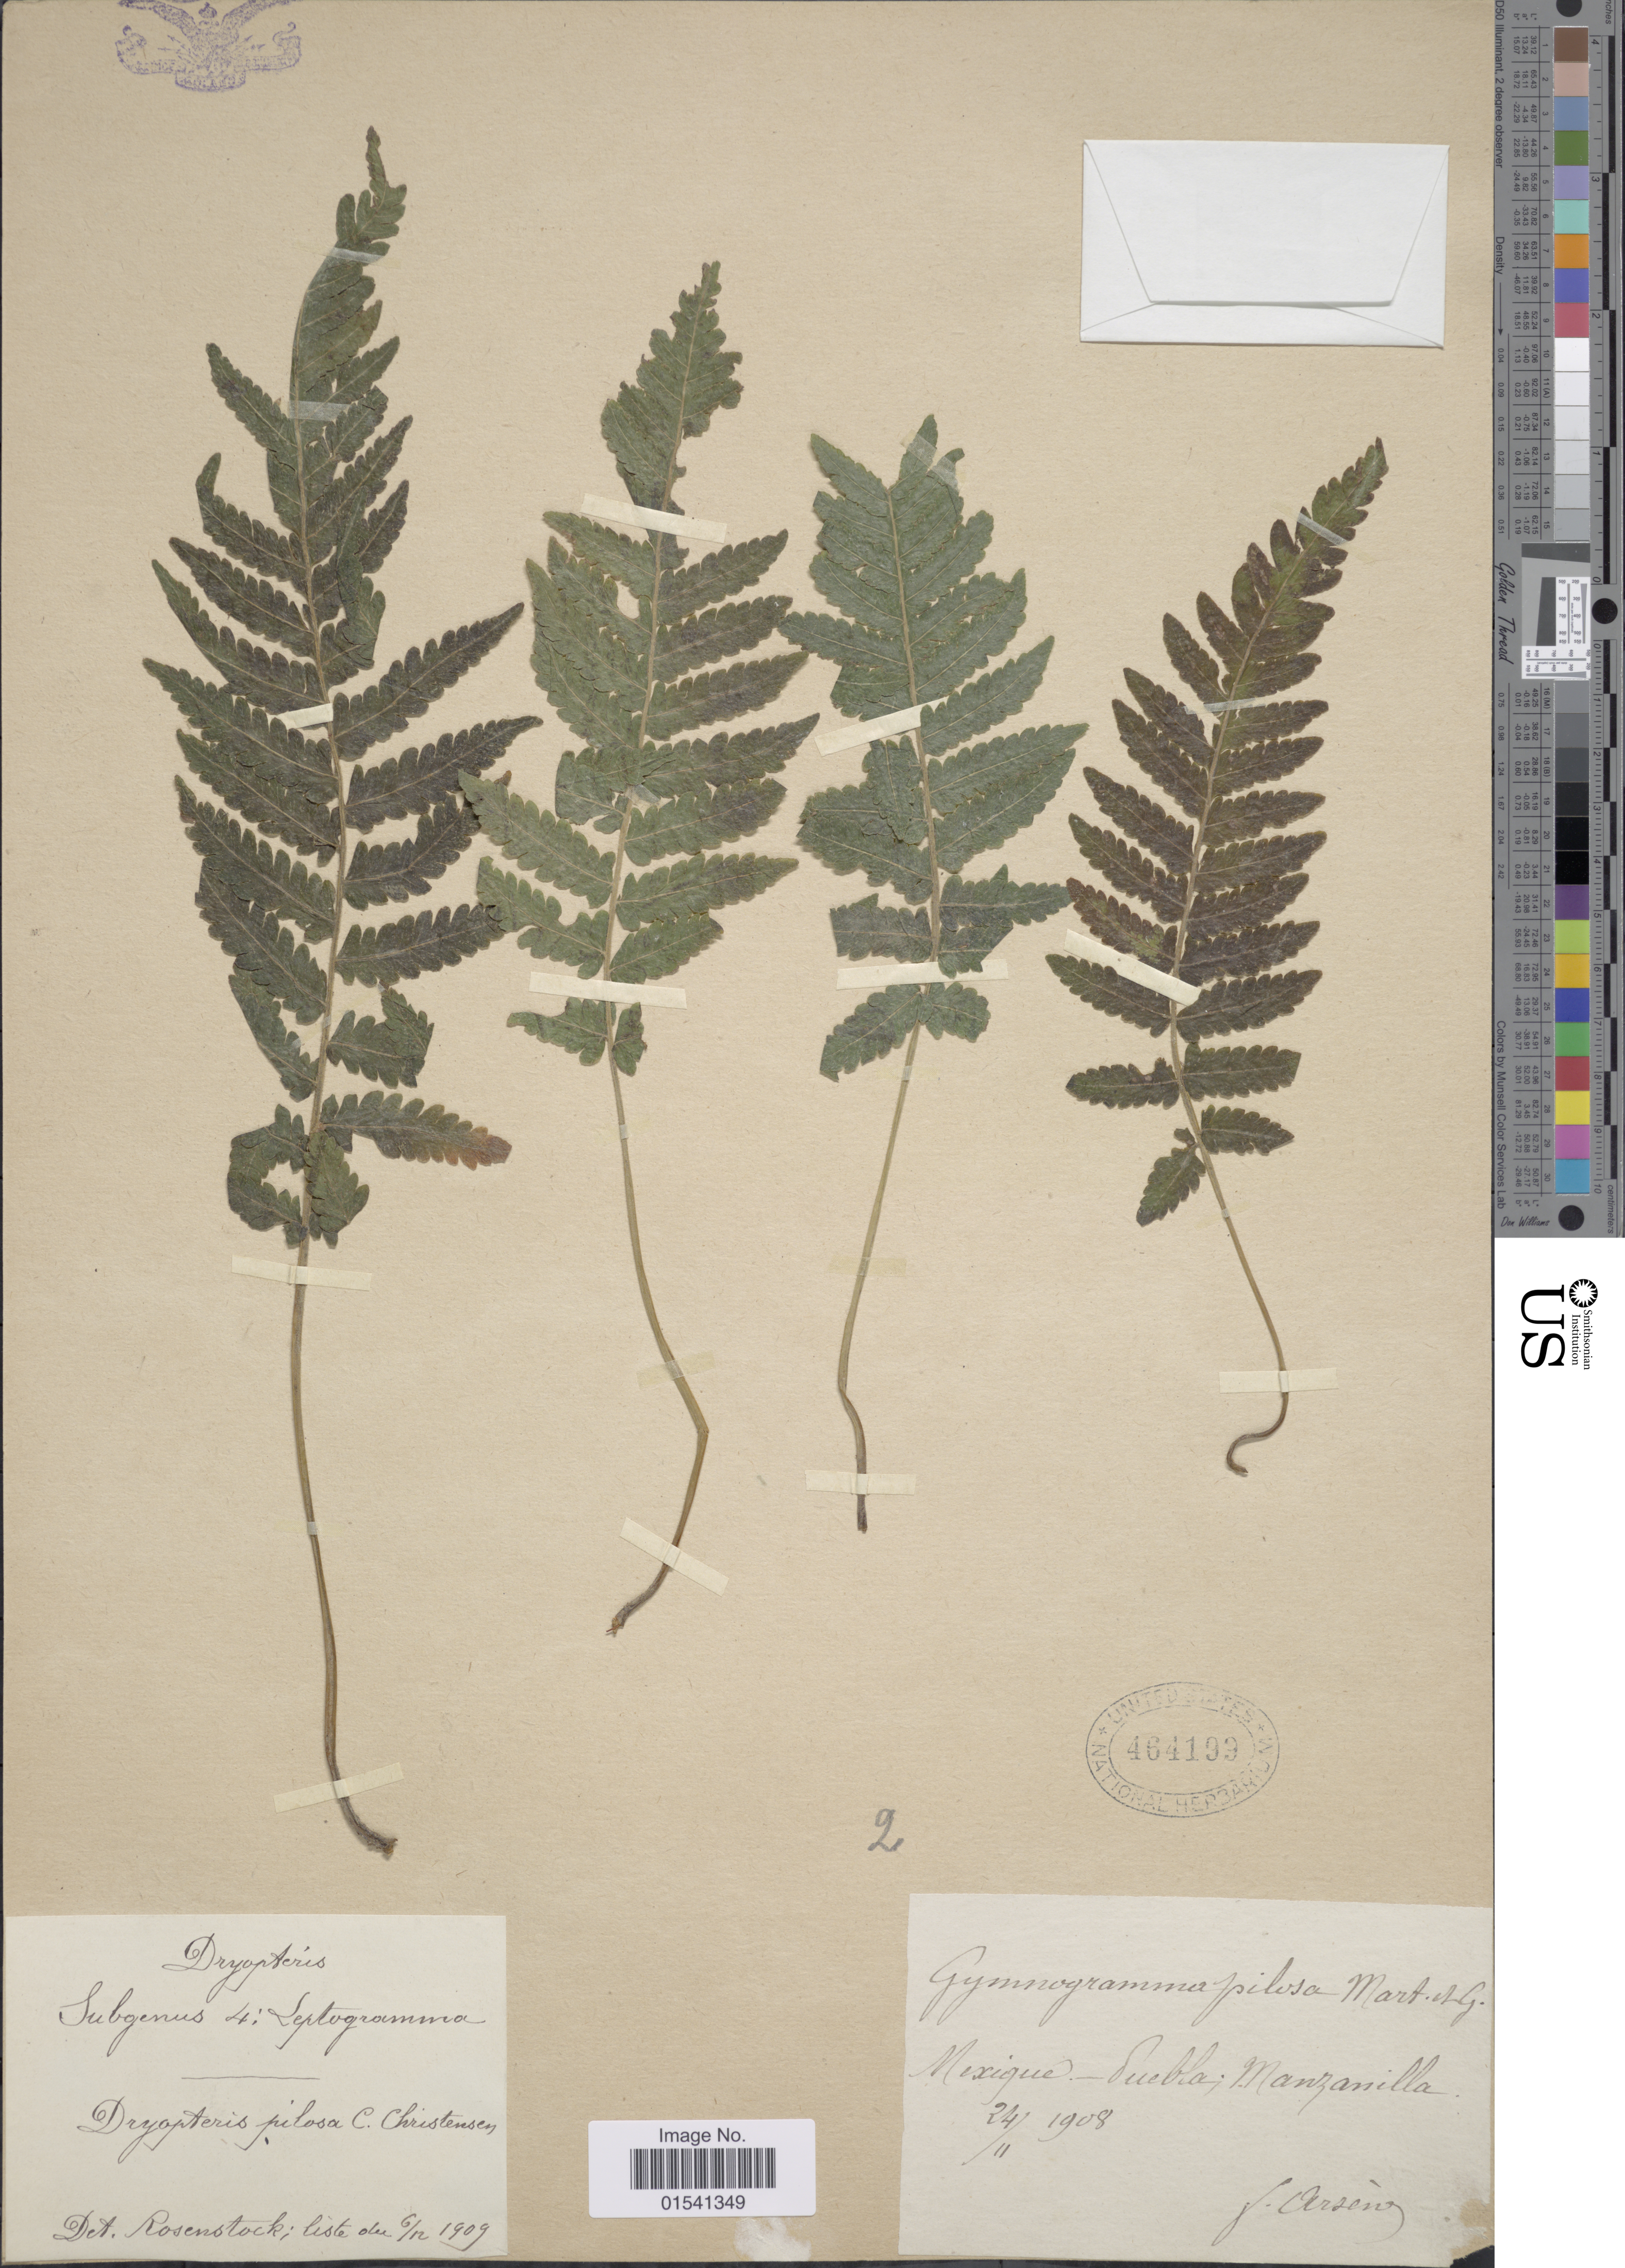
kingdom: Plantae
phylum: Tracheophyta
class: Polypodiopsida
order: Polypodiales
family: Thelypteridaceae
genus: Stegnogramma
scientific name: Stegnogramma pilosa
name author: (M. Martens & Galeotti) K. Iwats.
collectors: F. Arsène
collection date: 1908-11-24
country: Mexico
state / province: Puebla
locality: Manzanilla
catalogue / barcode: US 464199